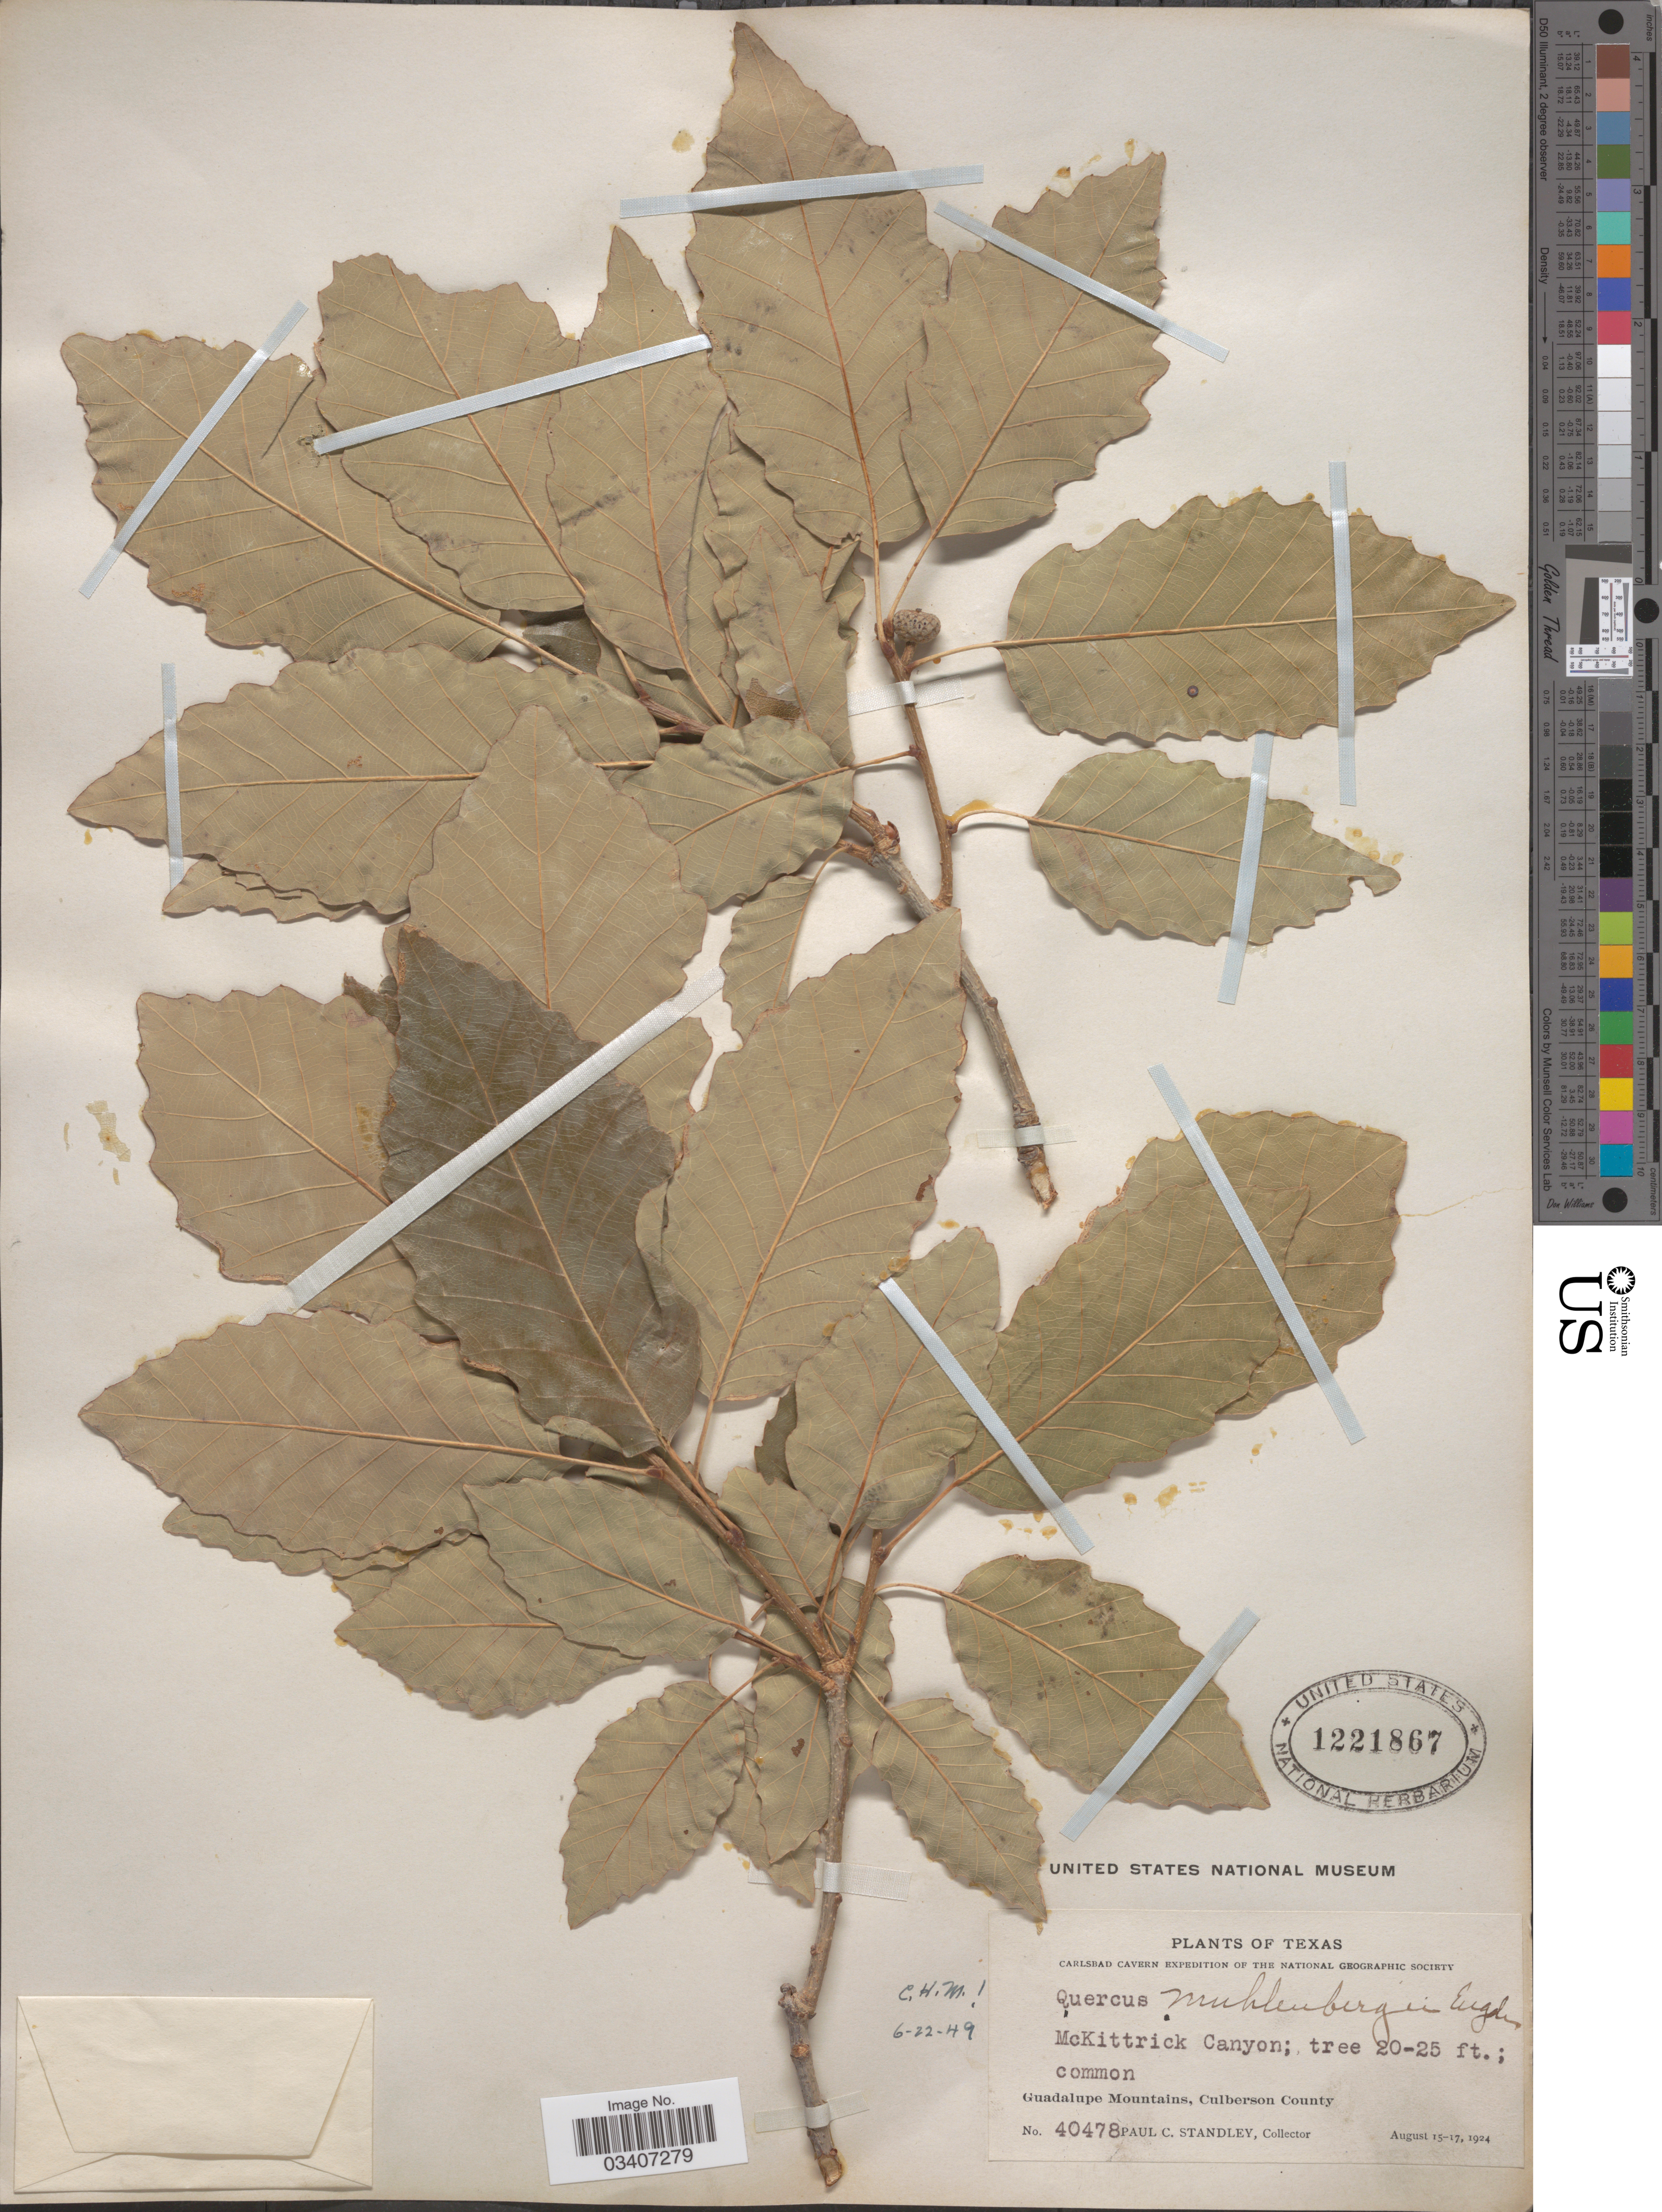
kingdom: Plantae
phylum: Tracheophyta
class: Magnoliopsida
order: Fagales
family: Fagaceae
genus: Quercus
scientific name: Quercus muehlenbergii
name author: Engelm.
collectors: P. C. Standley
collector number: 40478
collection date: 1924-08-15/1924-08-17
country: United States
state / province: Texas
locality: McKittrick Canyon. Guadalupe Mountains, Culberson County.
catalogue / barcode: US 1221867